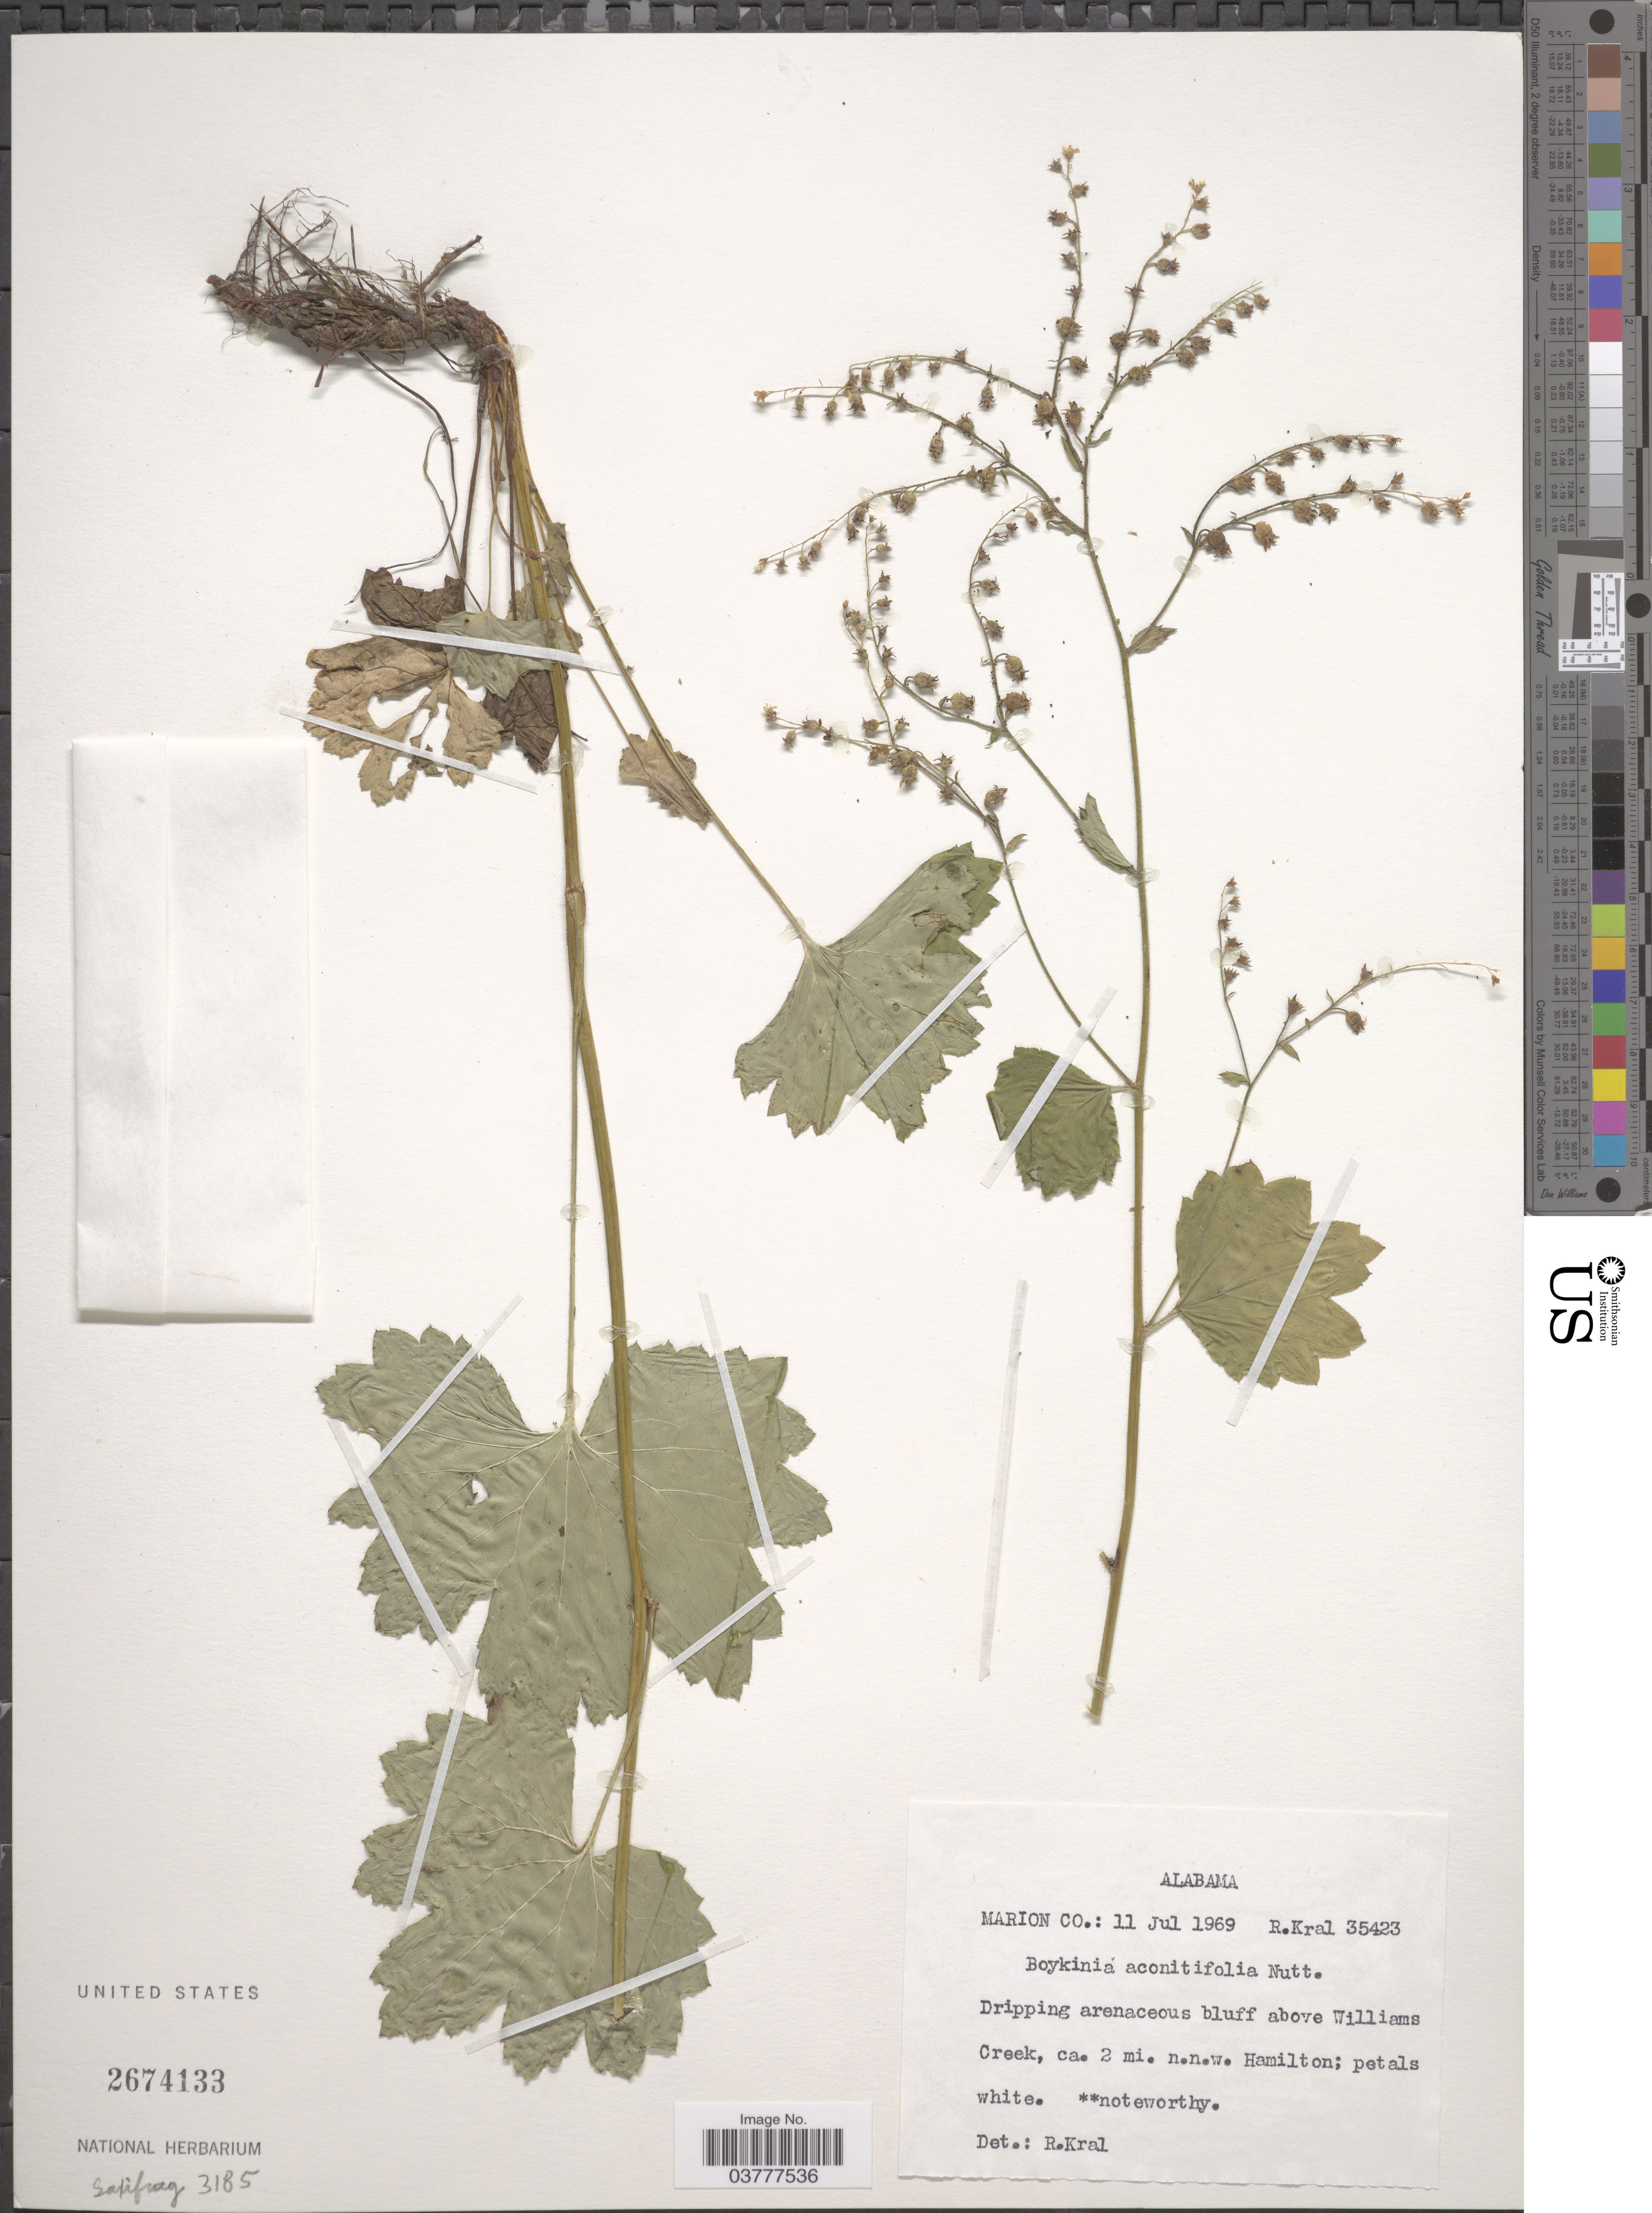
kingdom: Plantae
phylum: Tracheophyta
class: Magnoliopsida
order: Saxifragales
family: Saxifragaceae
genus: Boykinia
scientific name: Boykinia aconitifolia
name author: Nutt.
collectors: R. Kral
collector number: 35423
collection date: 1969-07-11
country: United States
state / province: Alabama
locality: Marion Co. Dripping arenaceous bluff above Williams Creek, ca. 2 mi. n.n.w. Hamilton.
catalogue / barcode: US 2674133